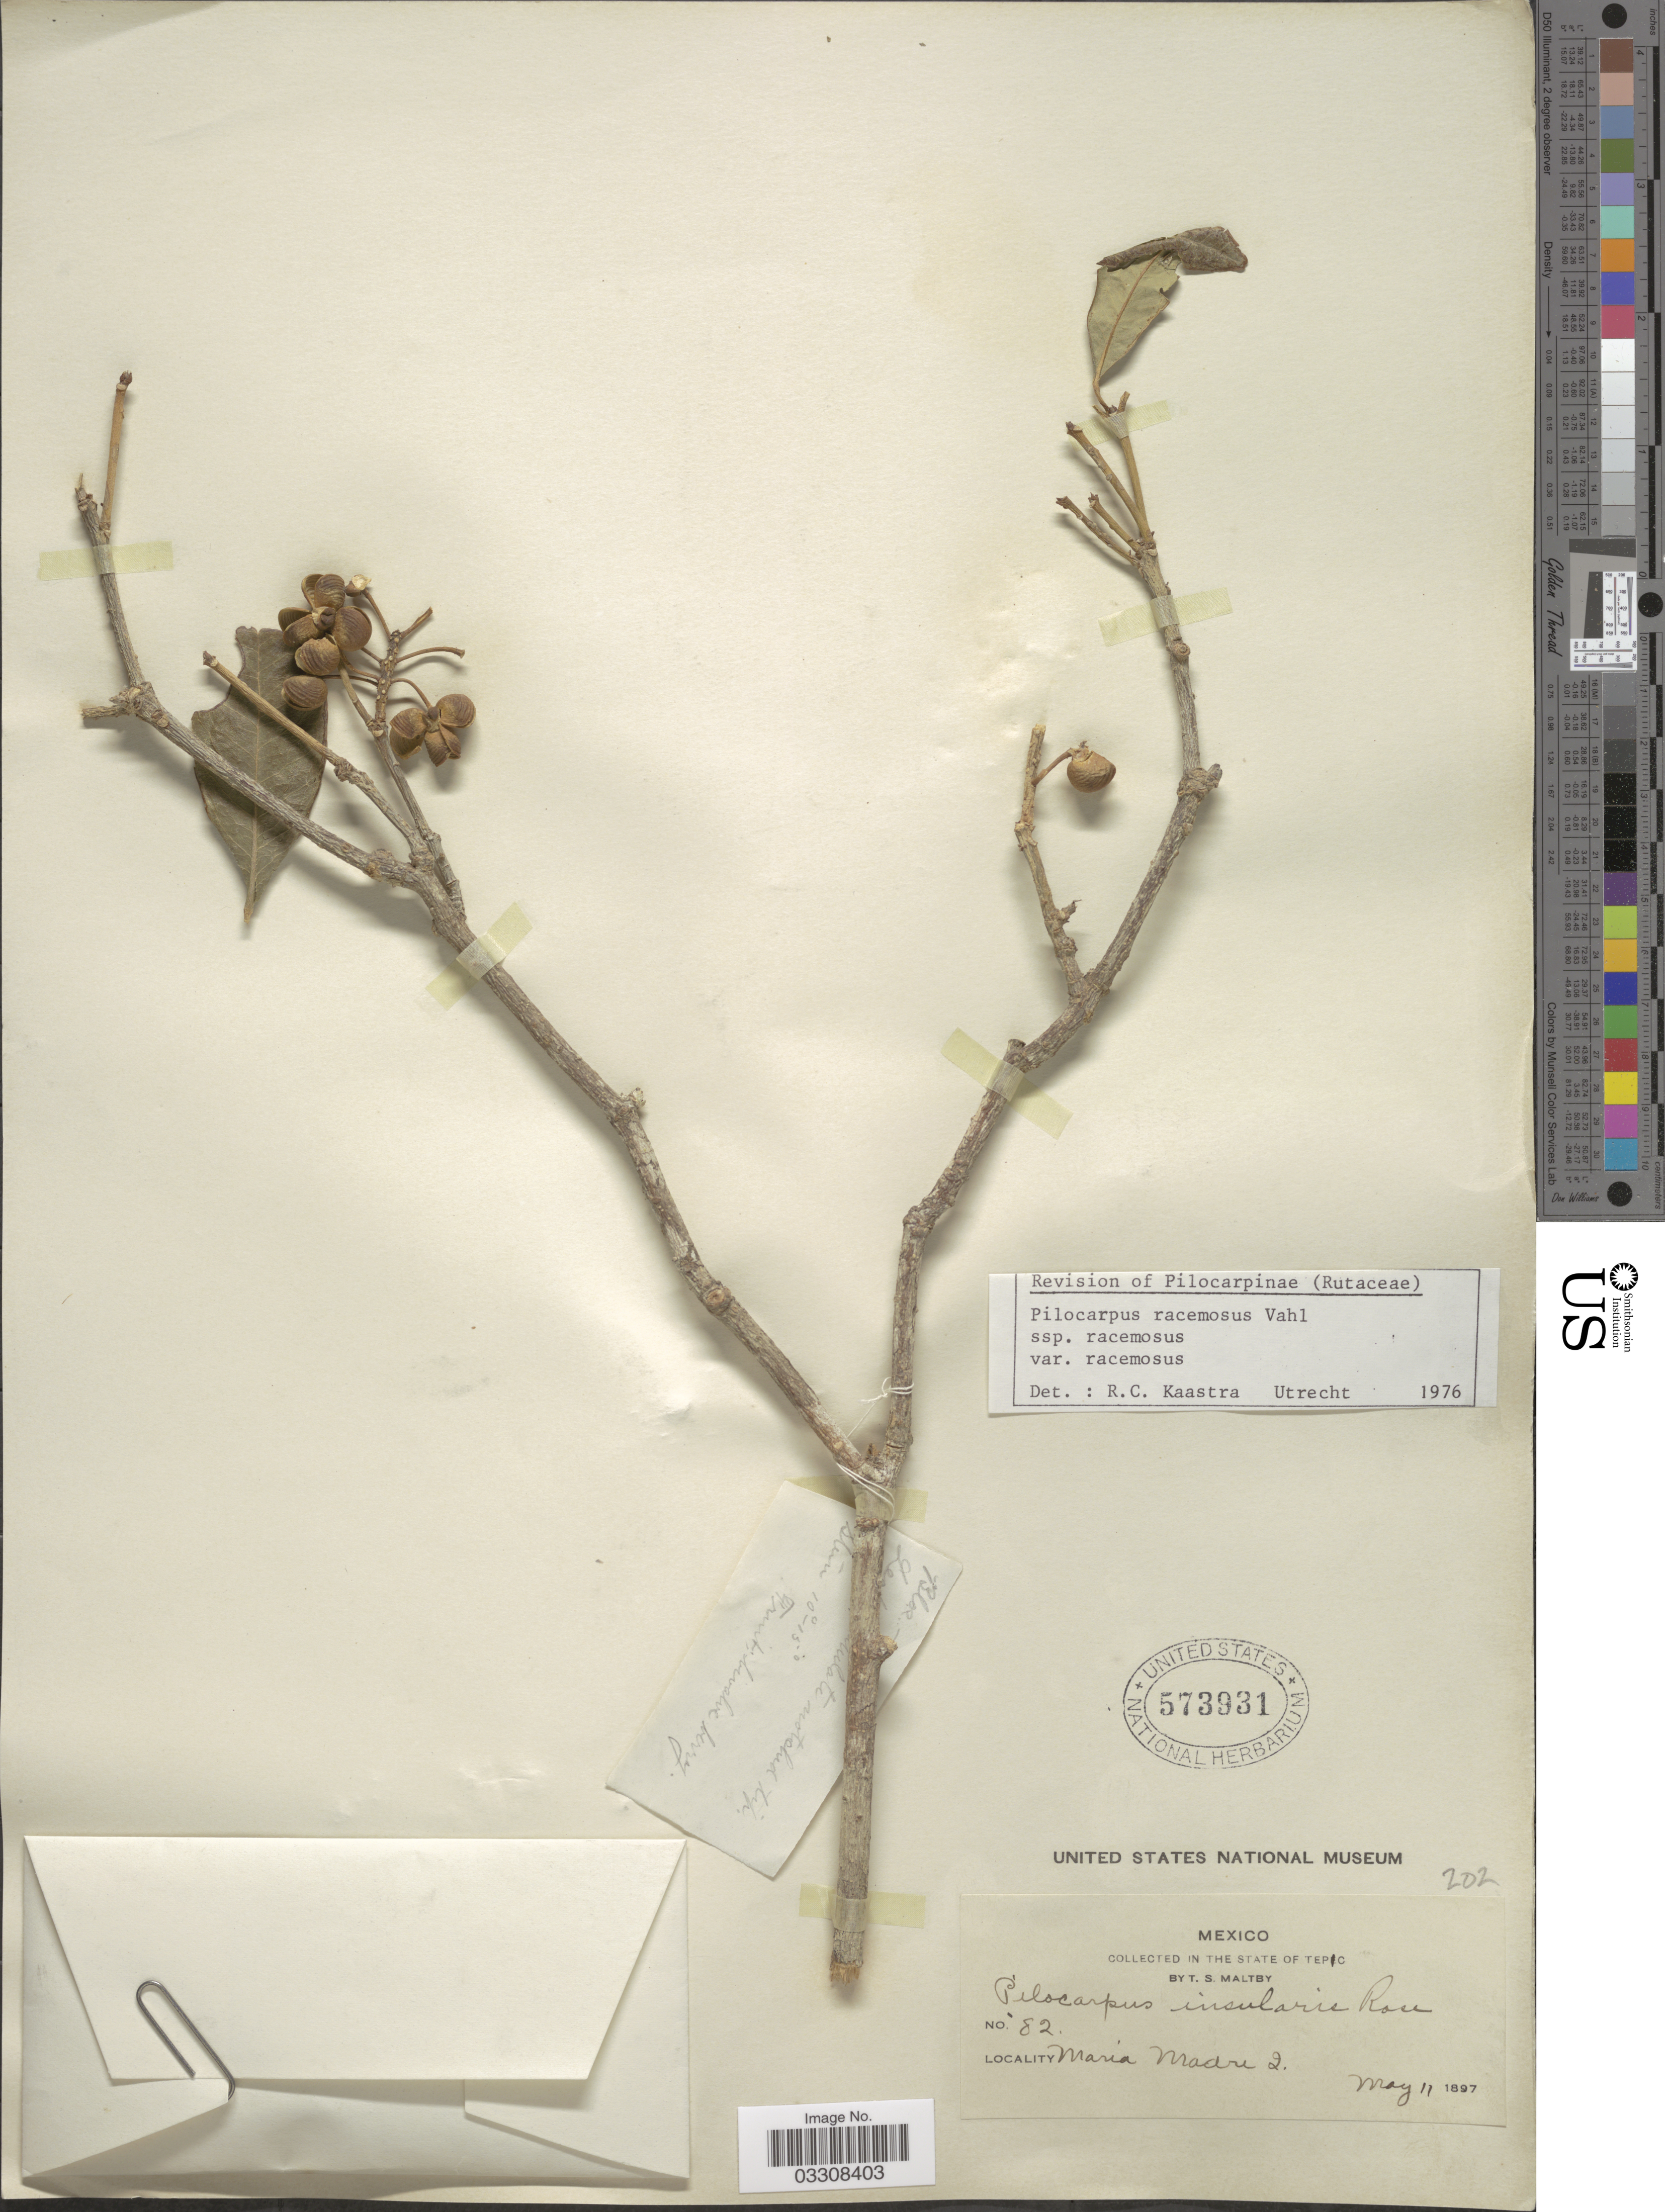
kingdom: Plantae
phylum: Tracheophyta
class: Magnoliopsida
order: Sapindales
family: Rutaceae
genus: Pilocarpus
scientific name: Pilocarpus racemosus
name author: Vahl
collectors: T. S. Maltby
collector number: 82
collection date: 1897-05-11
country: Mexico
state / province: Nayarit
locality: In the State of Tepic. Maria Madre I.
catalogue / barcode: US 573931